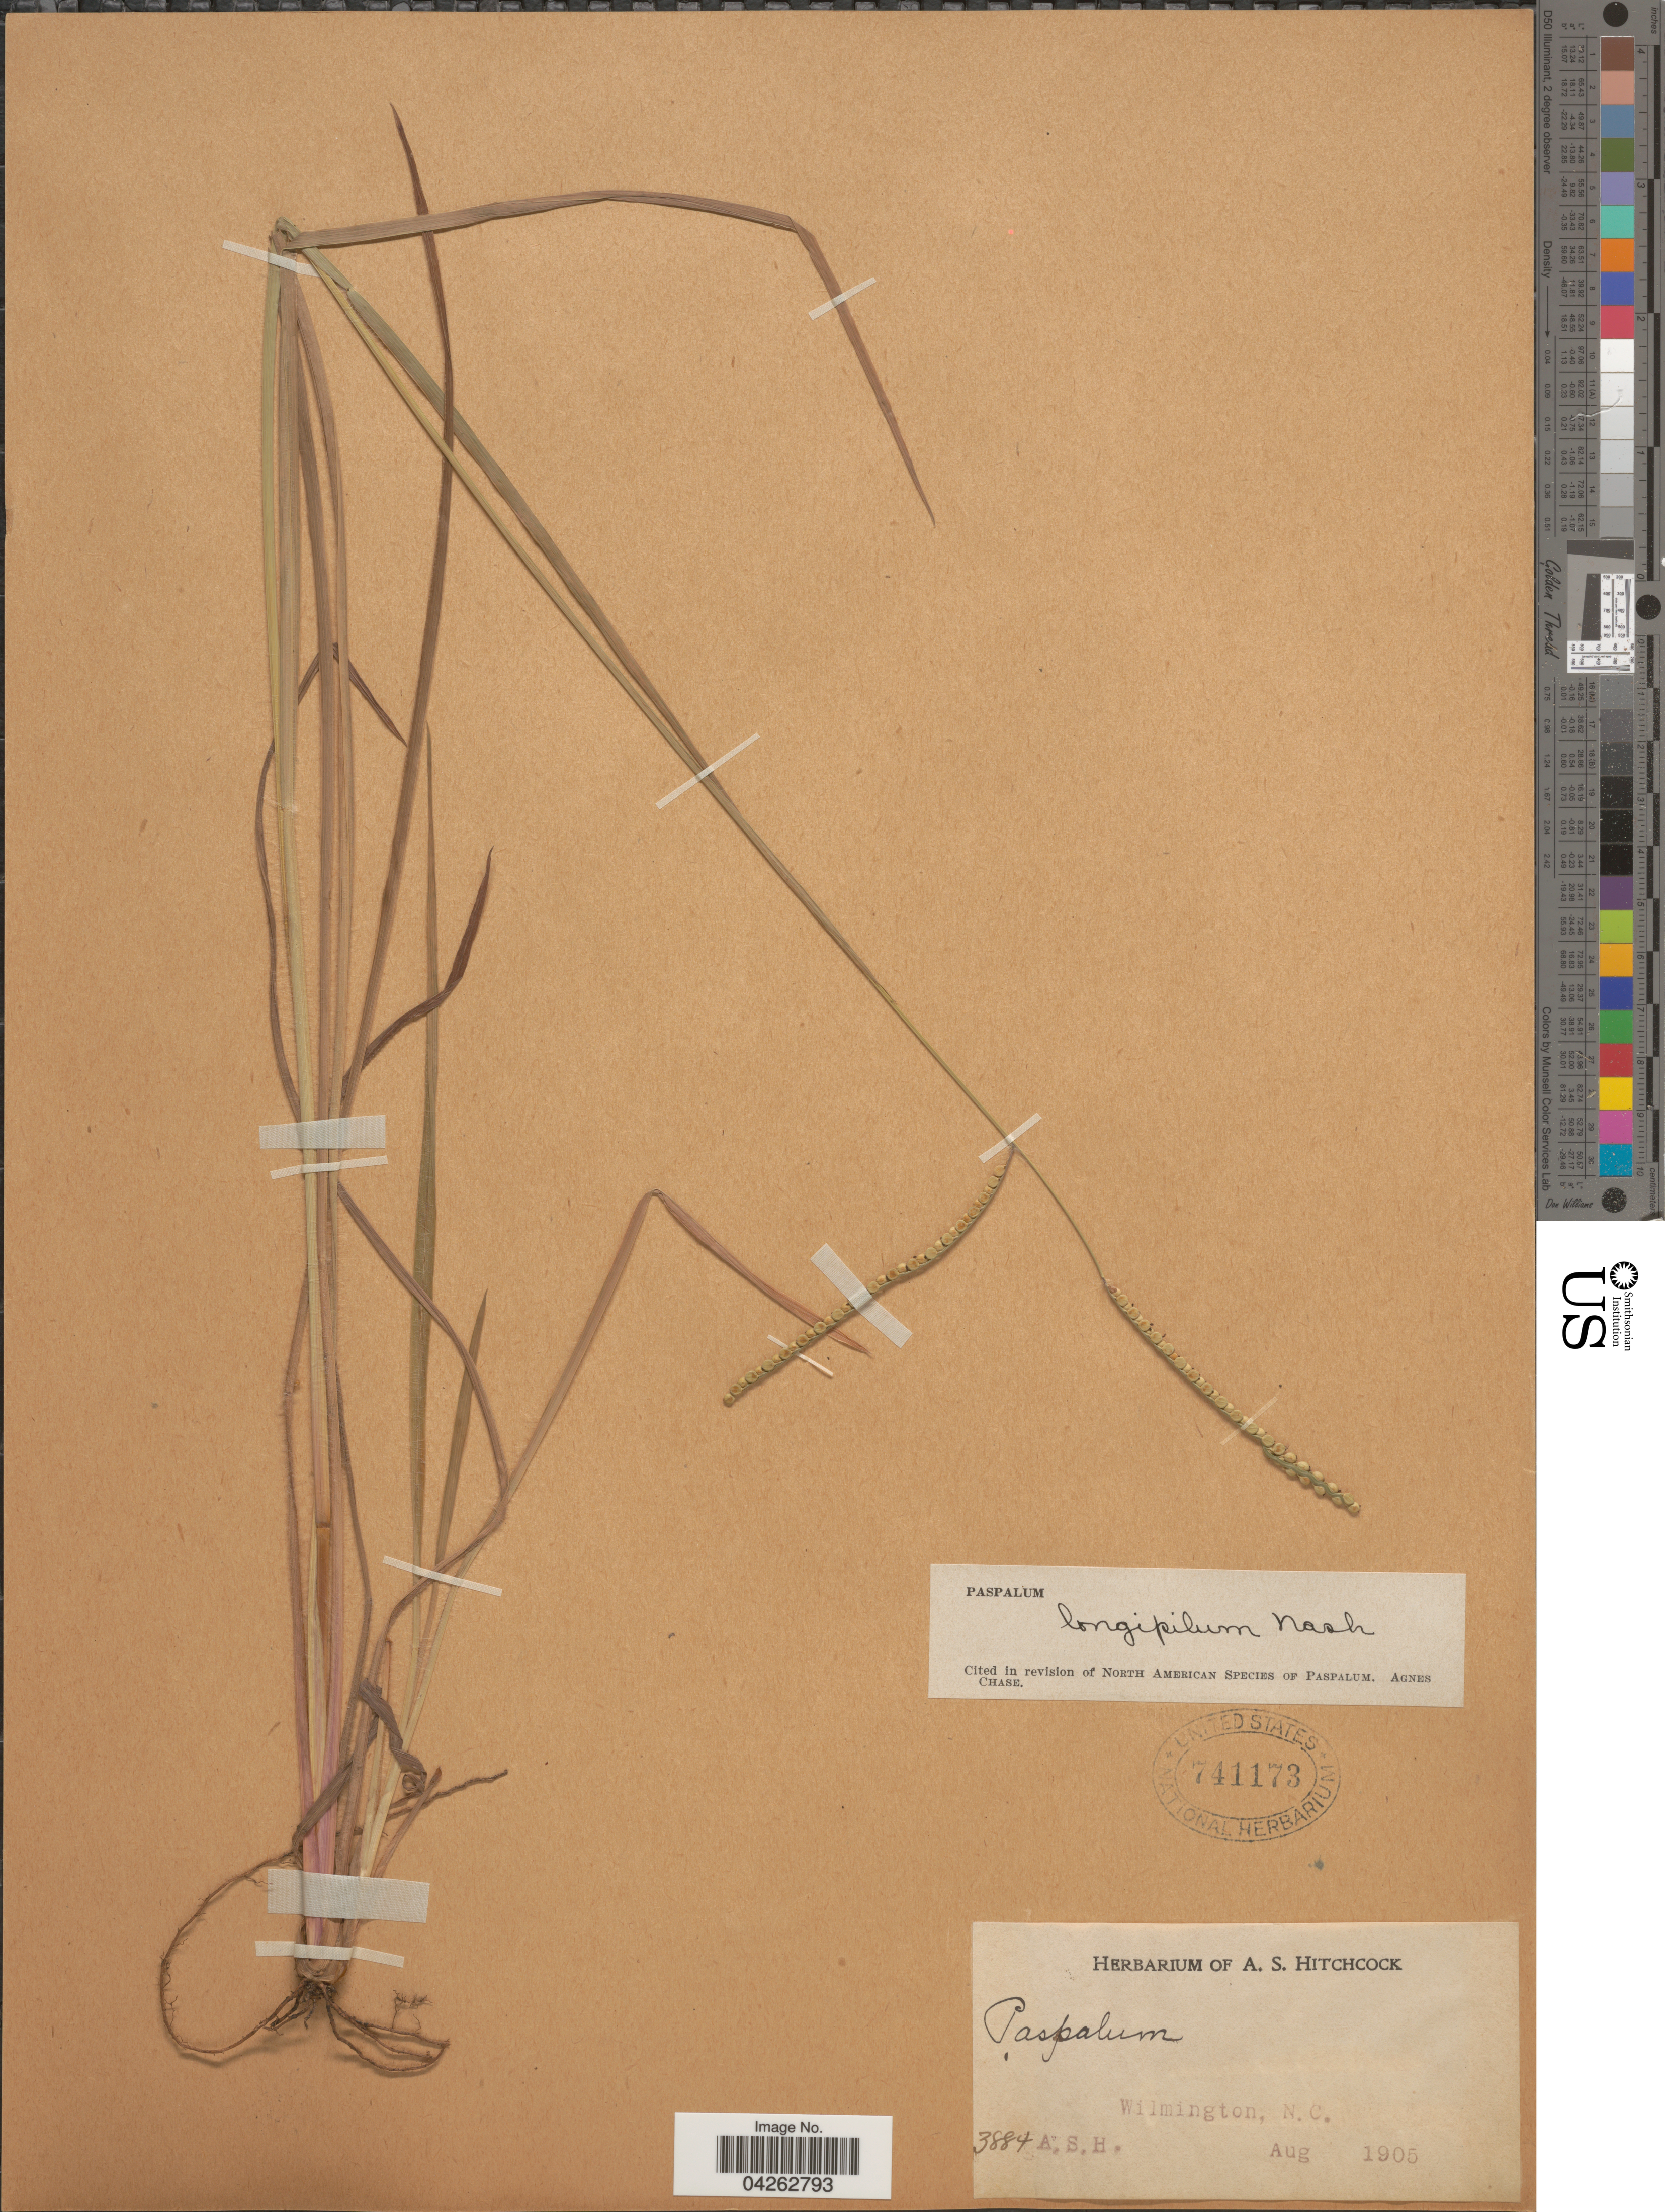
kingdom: Plantae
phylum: Tracheophyta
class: Liliopsida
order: Poales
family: Poaceae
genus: Paspalum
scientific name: Paspalum longipilum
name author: Nash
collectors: A. S. Hitchcock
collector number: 3884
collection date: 1905-08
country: United States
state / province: North Carolina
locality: Wilmington.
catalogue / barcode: US 741173